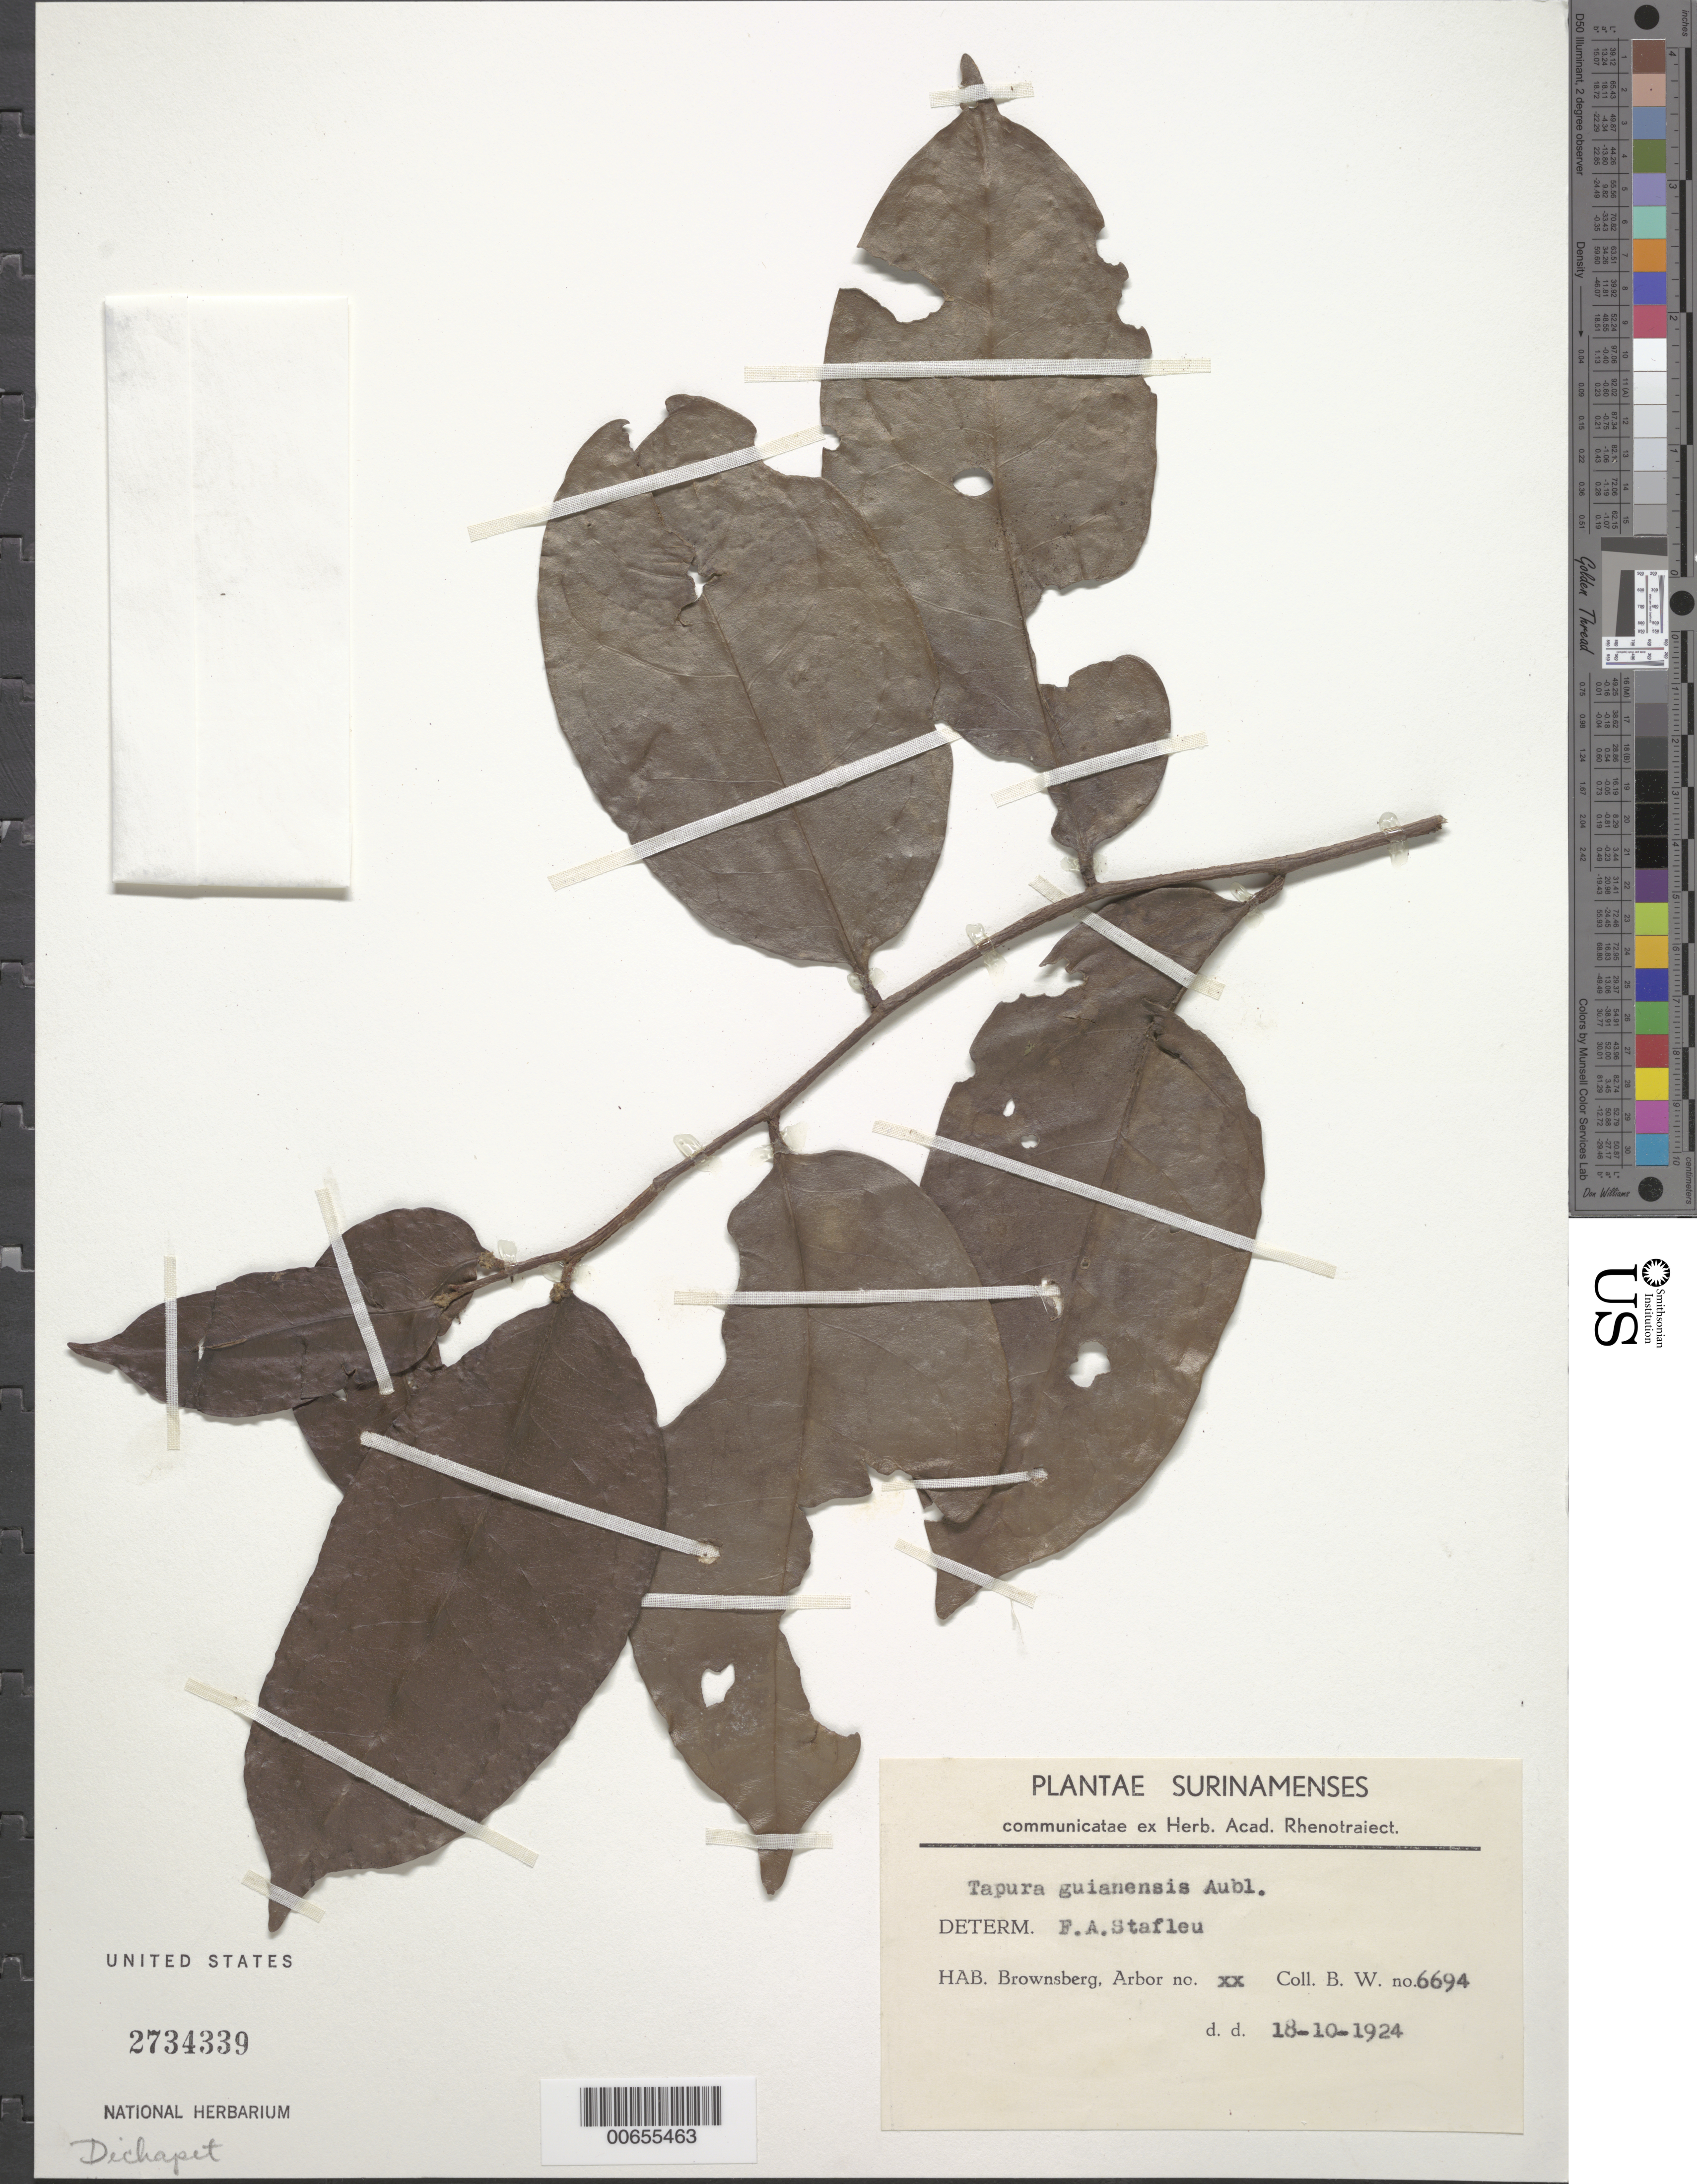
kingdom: Plantae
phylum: Tracheophyta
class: Magnoliopsida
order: Malpighiales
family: Dichapetalaceae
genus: Tapura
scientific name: Tapura guianensis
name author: Aubl.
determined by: Stafleu, F. A.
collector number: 6694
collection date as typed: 18-Oct-24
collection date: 1924-10-18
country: Suriname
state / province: Brokopondo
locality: Brownsberg, Forest Reserve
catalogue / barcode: US 2734339